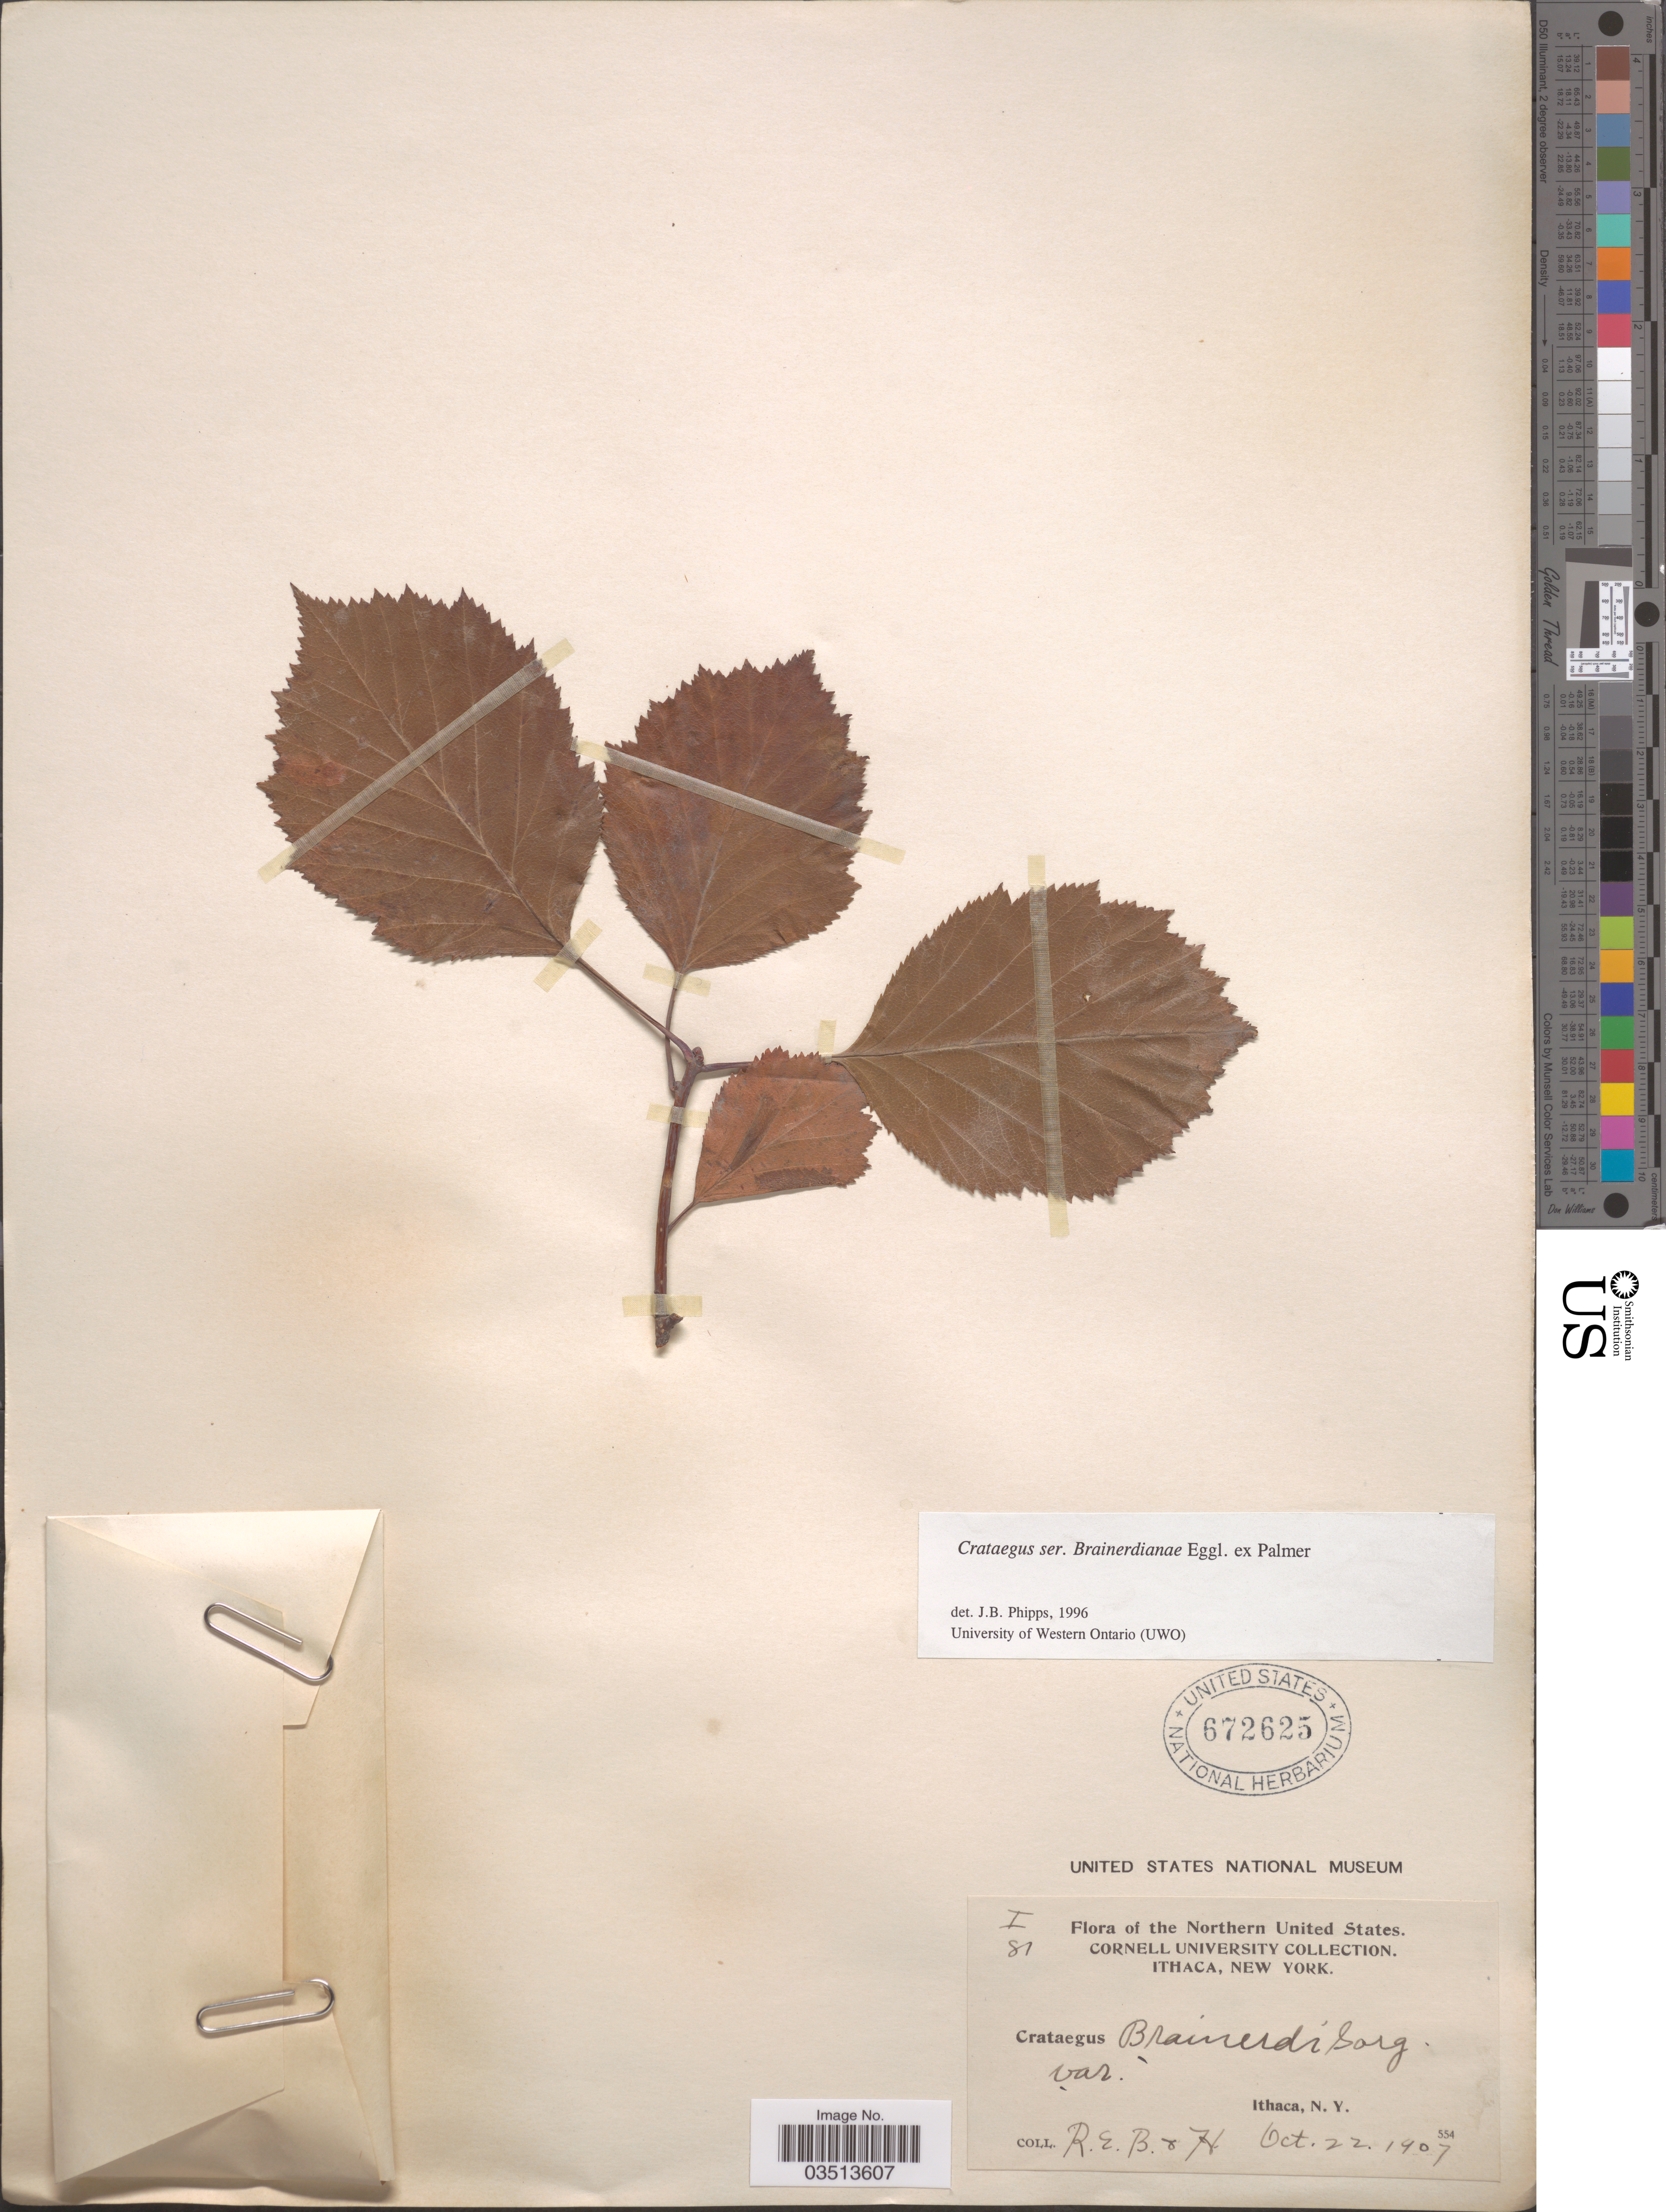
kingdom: Plantae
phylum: Tracheophyta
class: Magnoliopsida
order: Rosales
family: Rosaceae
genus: Crataegus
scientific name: Crataegus brainerdii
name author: Sarg.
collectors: R.E.B. & H.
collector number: I81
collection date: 1907-10-22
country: United States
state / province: New York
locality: Northern United States. Ithaca.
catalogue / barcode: US 672625